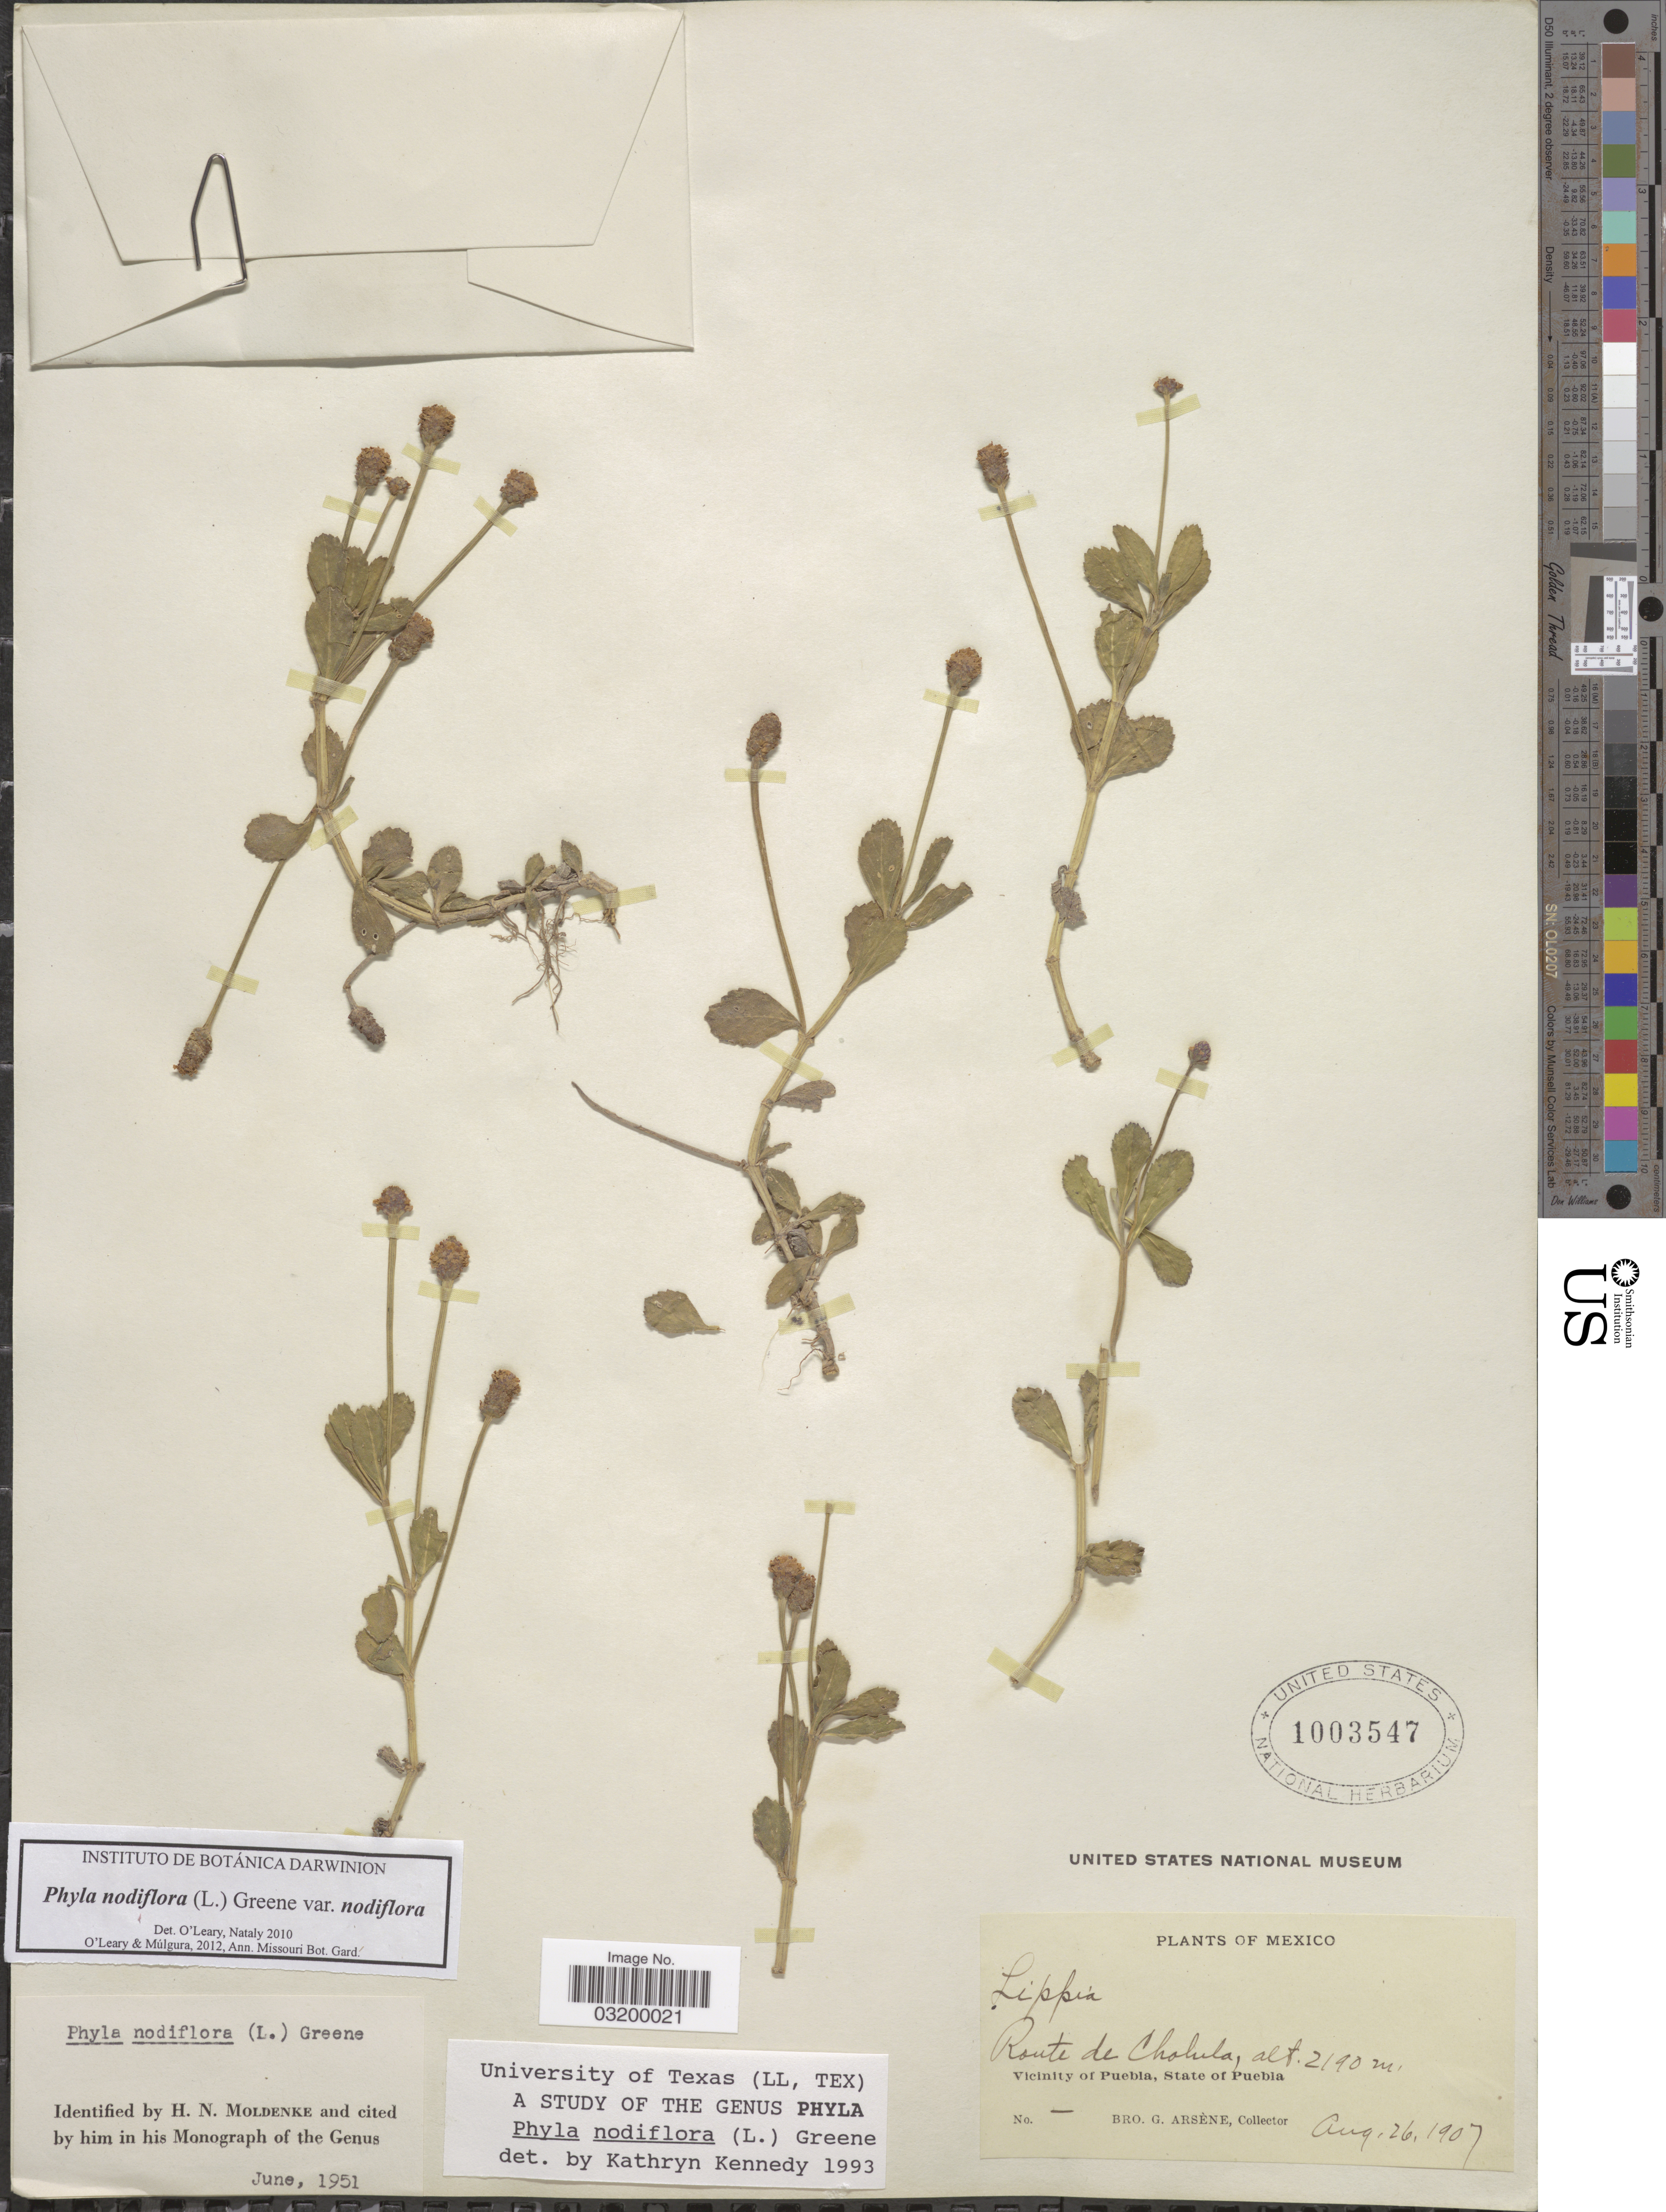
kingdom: Plantae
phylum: Tracheophyta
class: Magnoliopsida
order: Lamiales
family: Verbenaceae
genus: Phyla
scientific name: Phyla nodiflora var. nodiflora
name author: (L.) Greene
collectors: Bro. G. Arsène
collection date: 1907-08-26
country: Mexico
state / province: Puebla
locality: Route de Cholula. Vicinity of Puebla.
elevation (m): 2190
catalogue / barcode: US 1003547